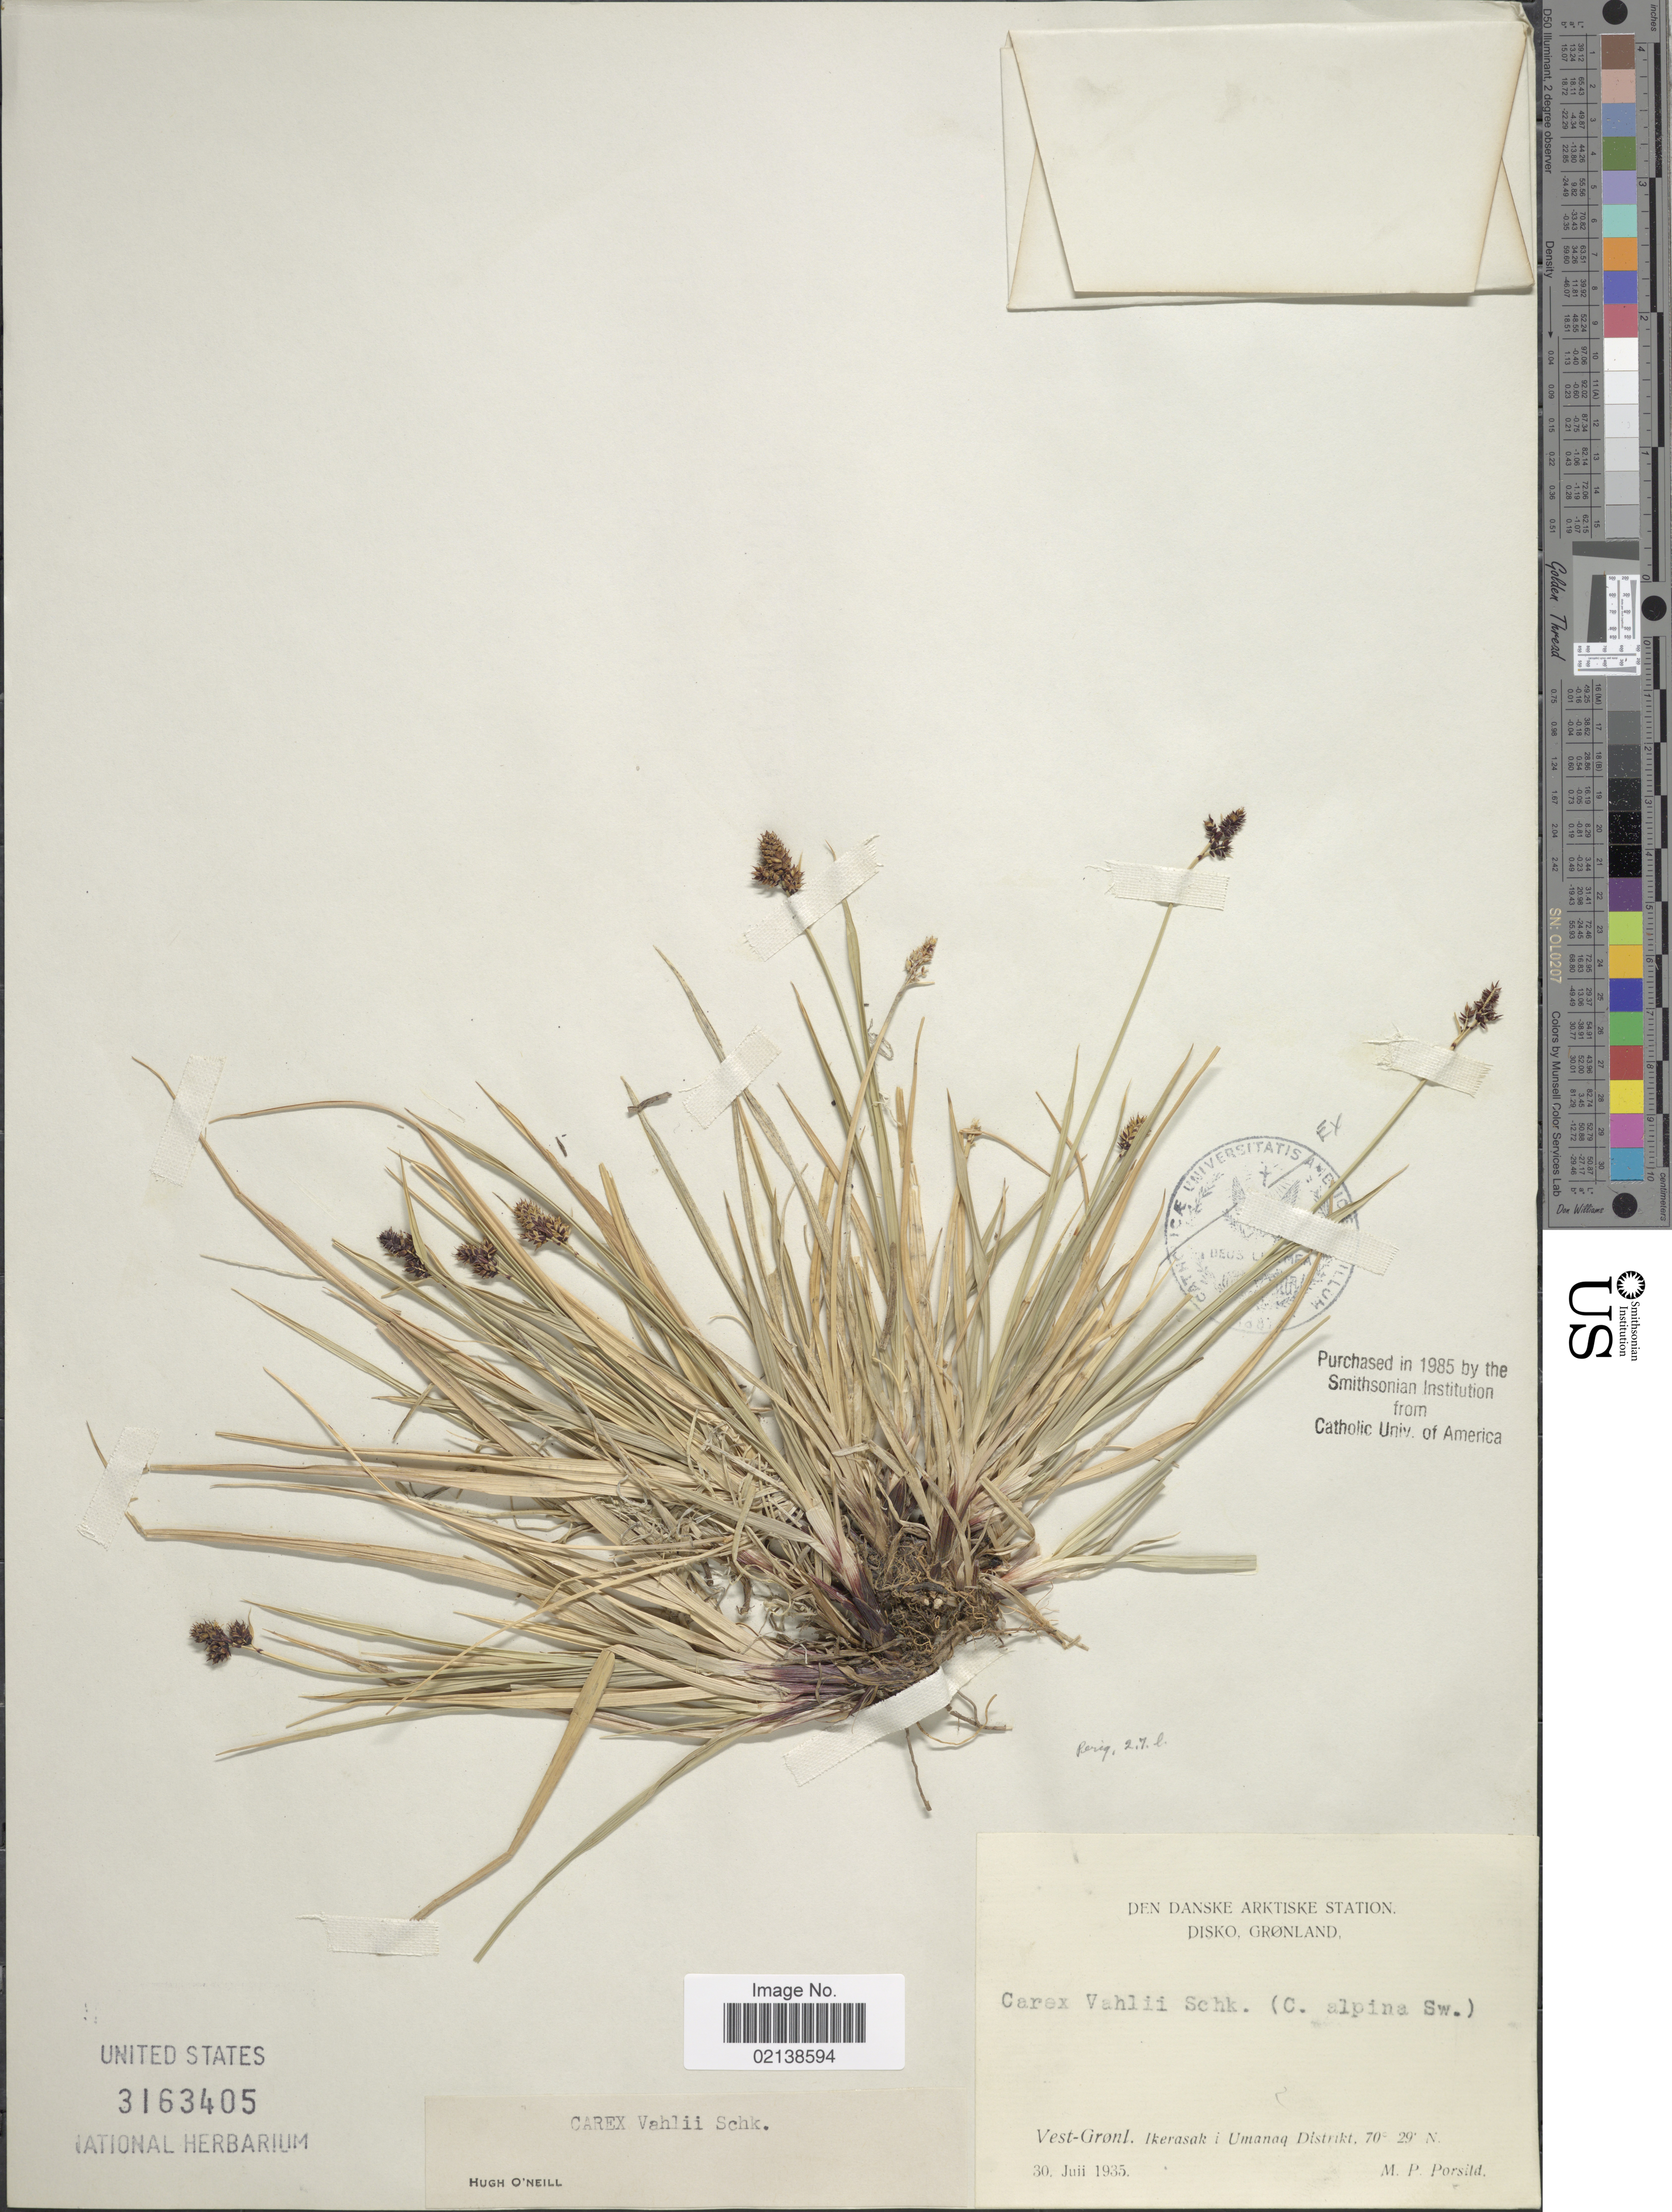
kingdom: Plantae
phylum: Tracheophyta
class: Liliopsida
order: Poales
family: Cyperaceae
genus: Carex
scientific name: Carex norvegica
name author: Retz.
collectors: M. P. Porsild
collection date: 1935-06-30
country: Greenland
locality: Den Danske Arktiske Station, Disko,Grønland, Vest-Grønl. Ikerasak i Umanaq Distrikt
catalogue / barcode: US 3163405